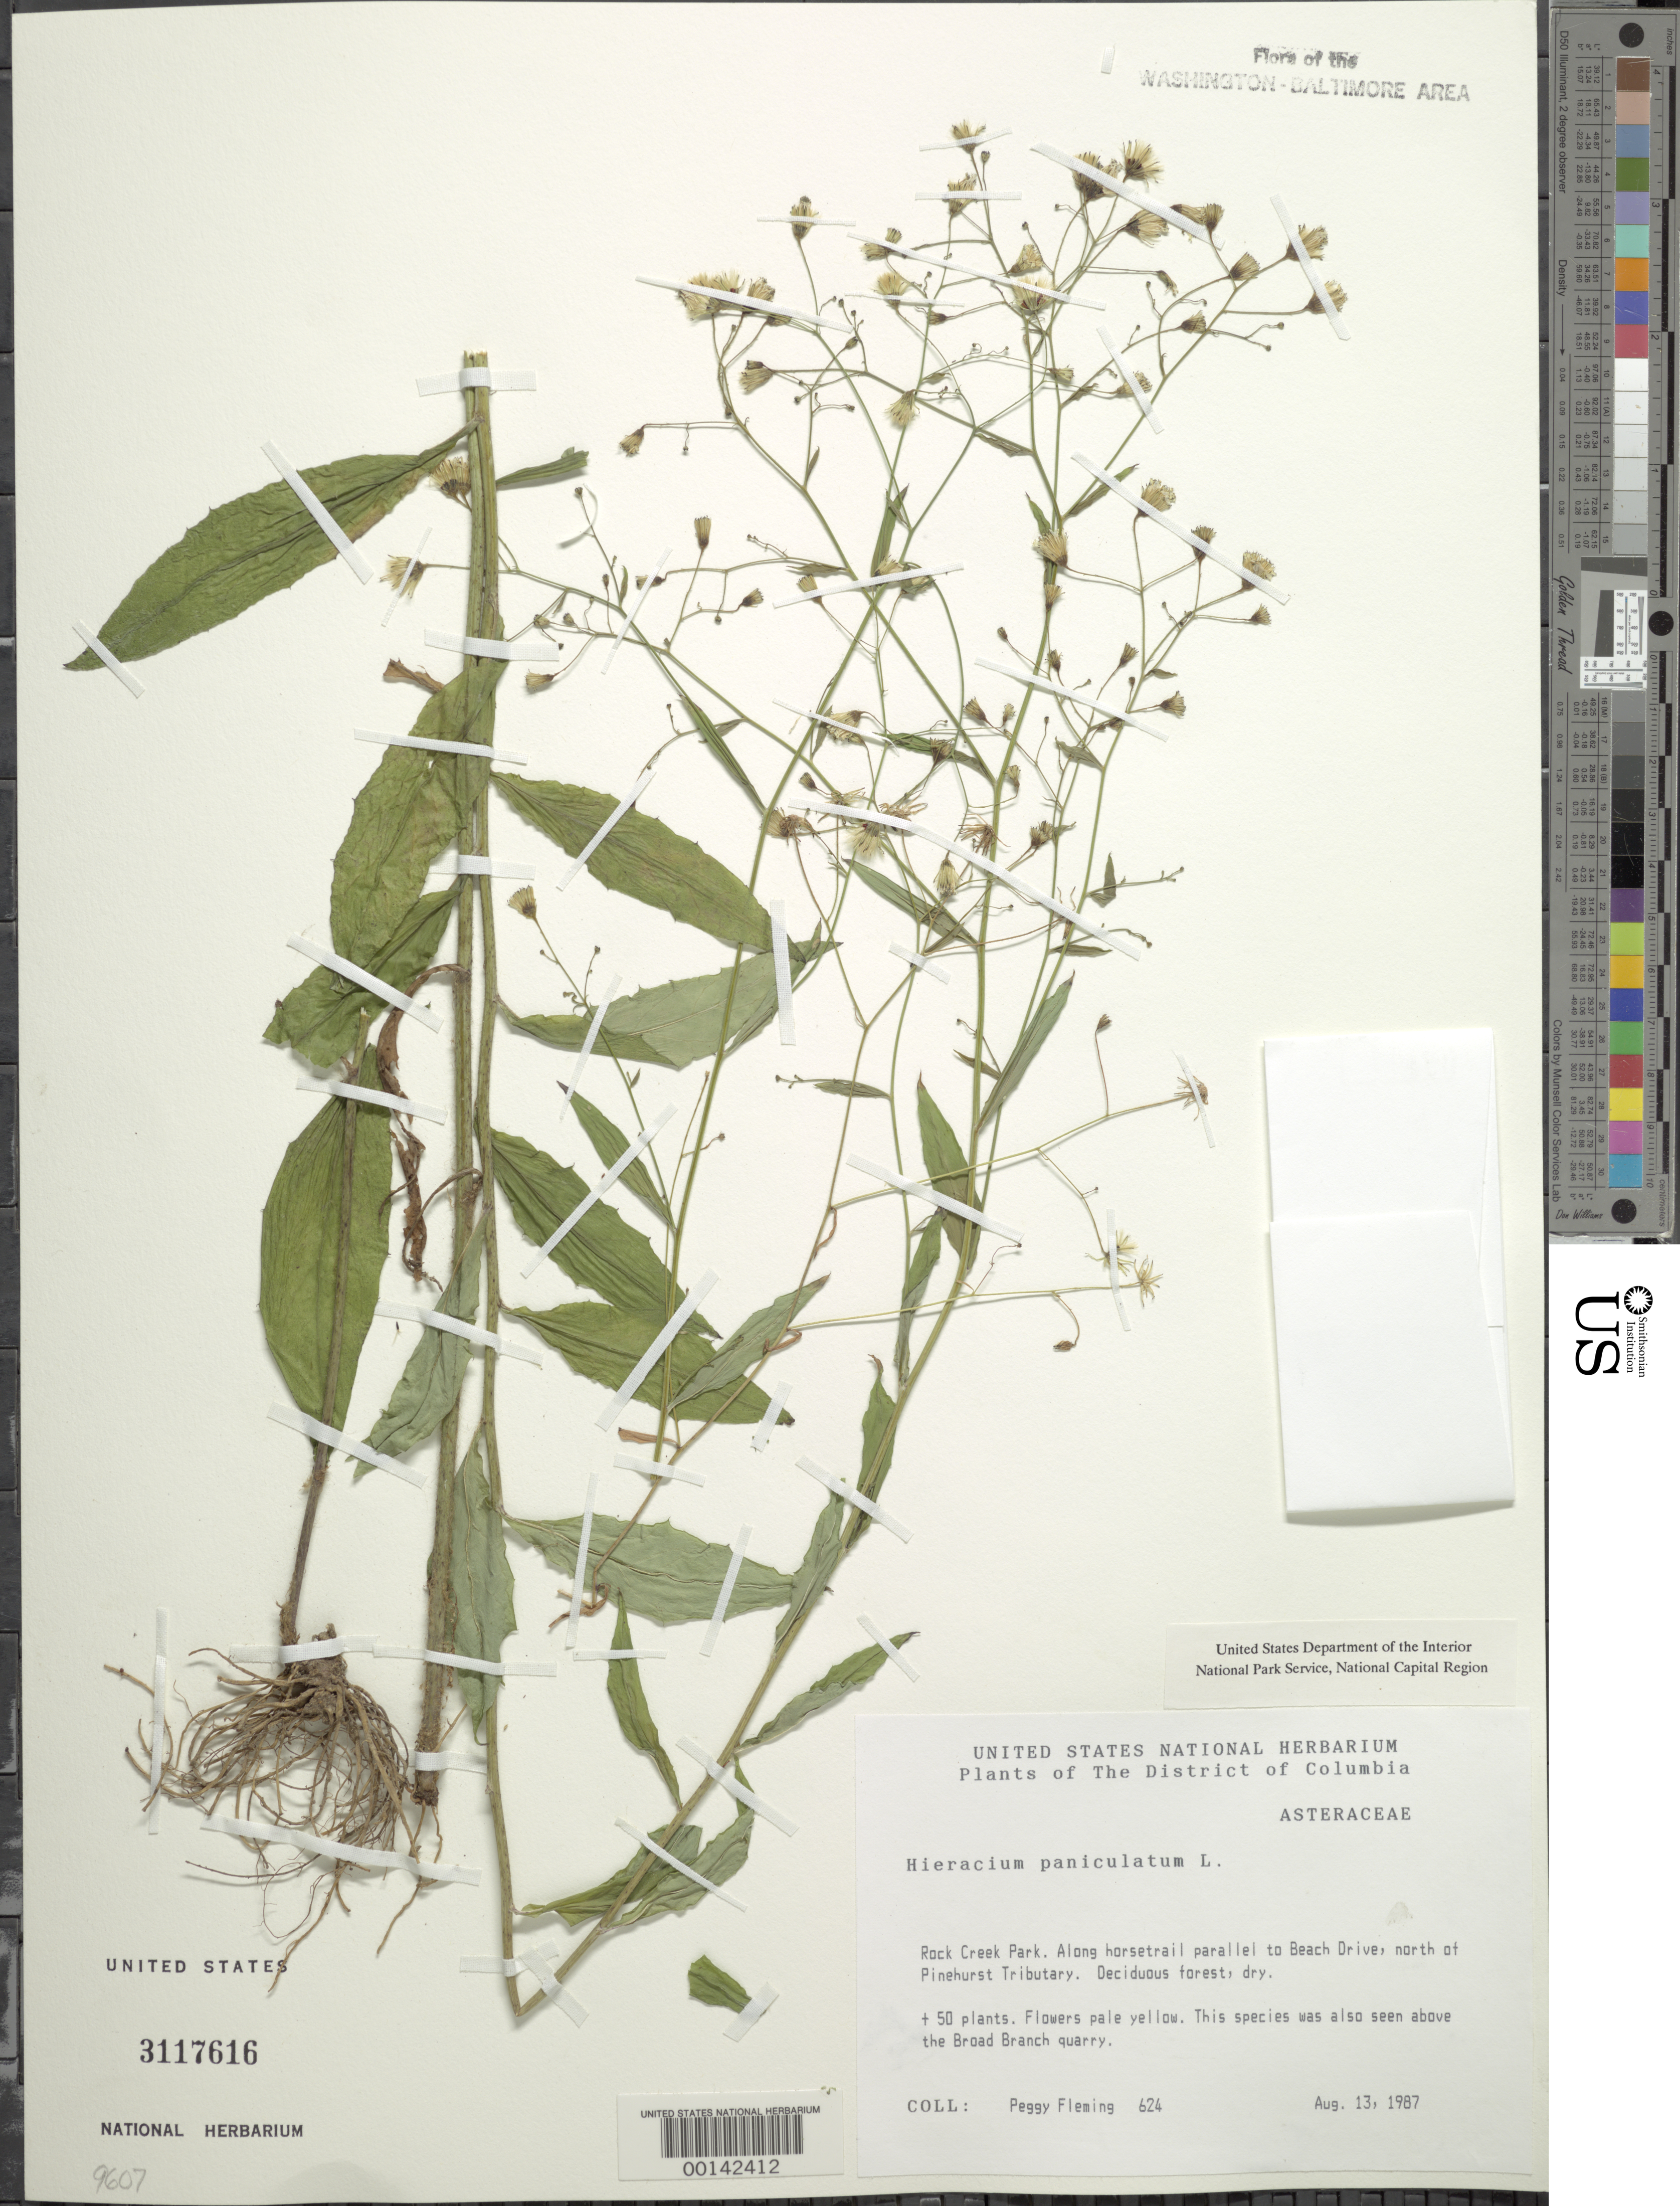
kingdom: Plantae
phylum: Tracheophyta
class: Magnoliopsida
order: Asterales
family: Asteraceae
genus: Hieracium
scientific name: Hieracium paniculatum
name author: L.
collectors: P. Fleming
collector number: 624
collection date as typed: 13 Aug 1987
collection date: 1987-08-13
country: United States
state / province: District of Columbia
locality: Rock Creek Park. Along Horsetrail parallel to Beach Drive, north Rock Creek Park & vicinity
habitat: Deciduous forest, dry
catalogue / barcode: US 3117616